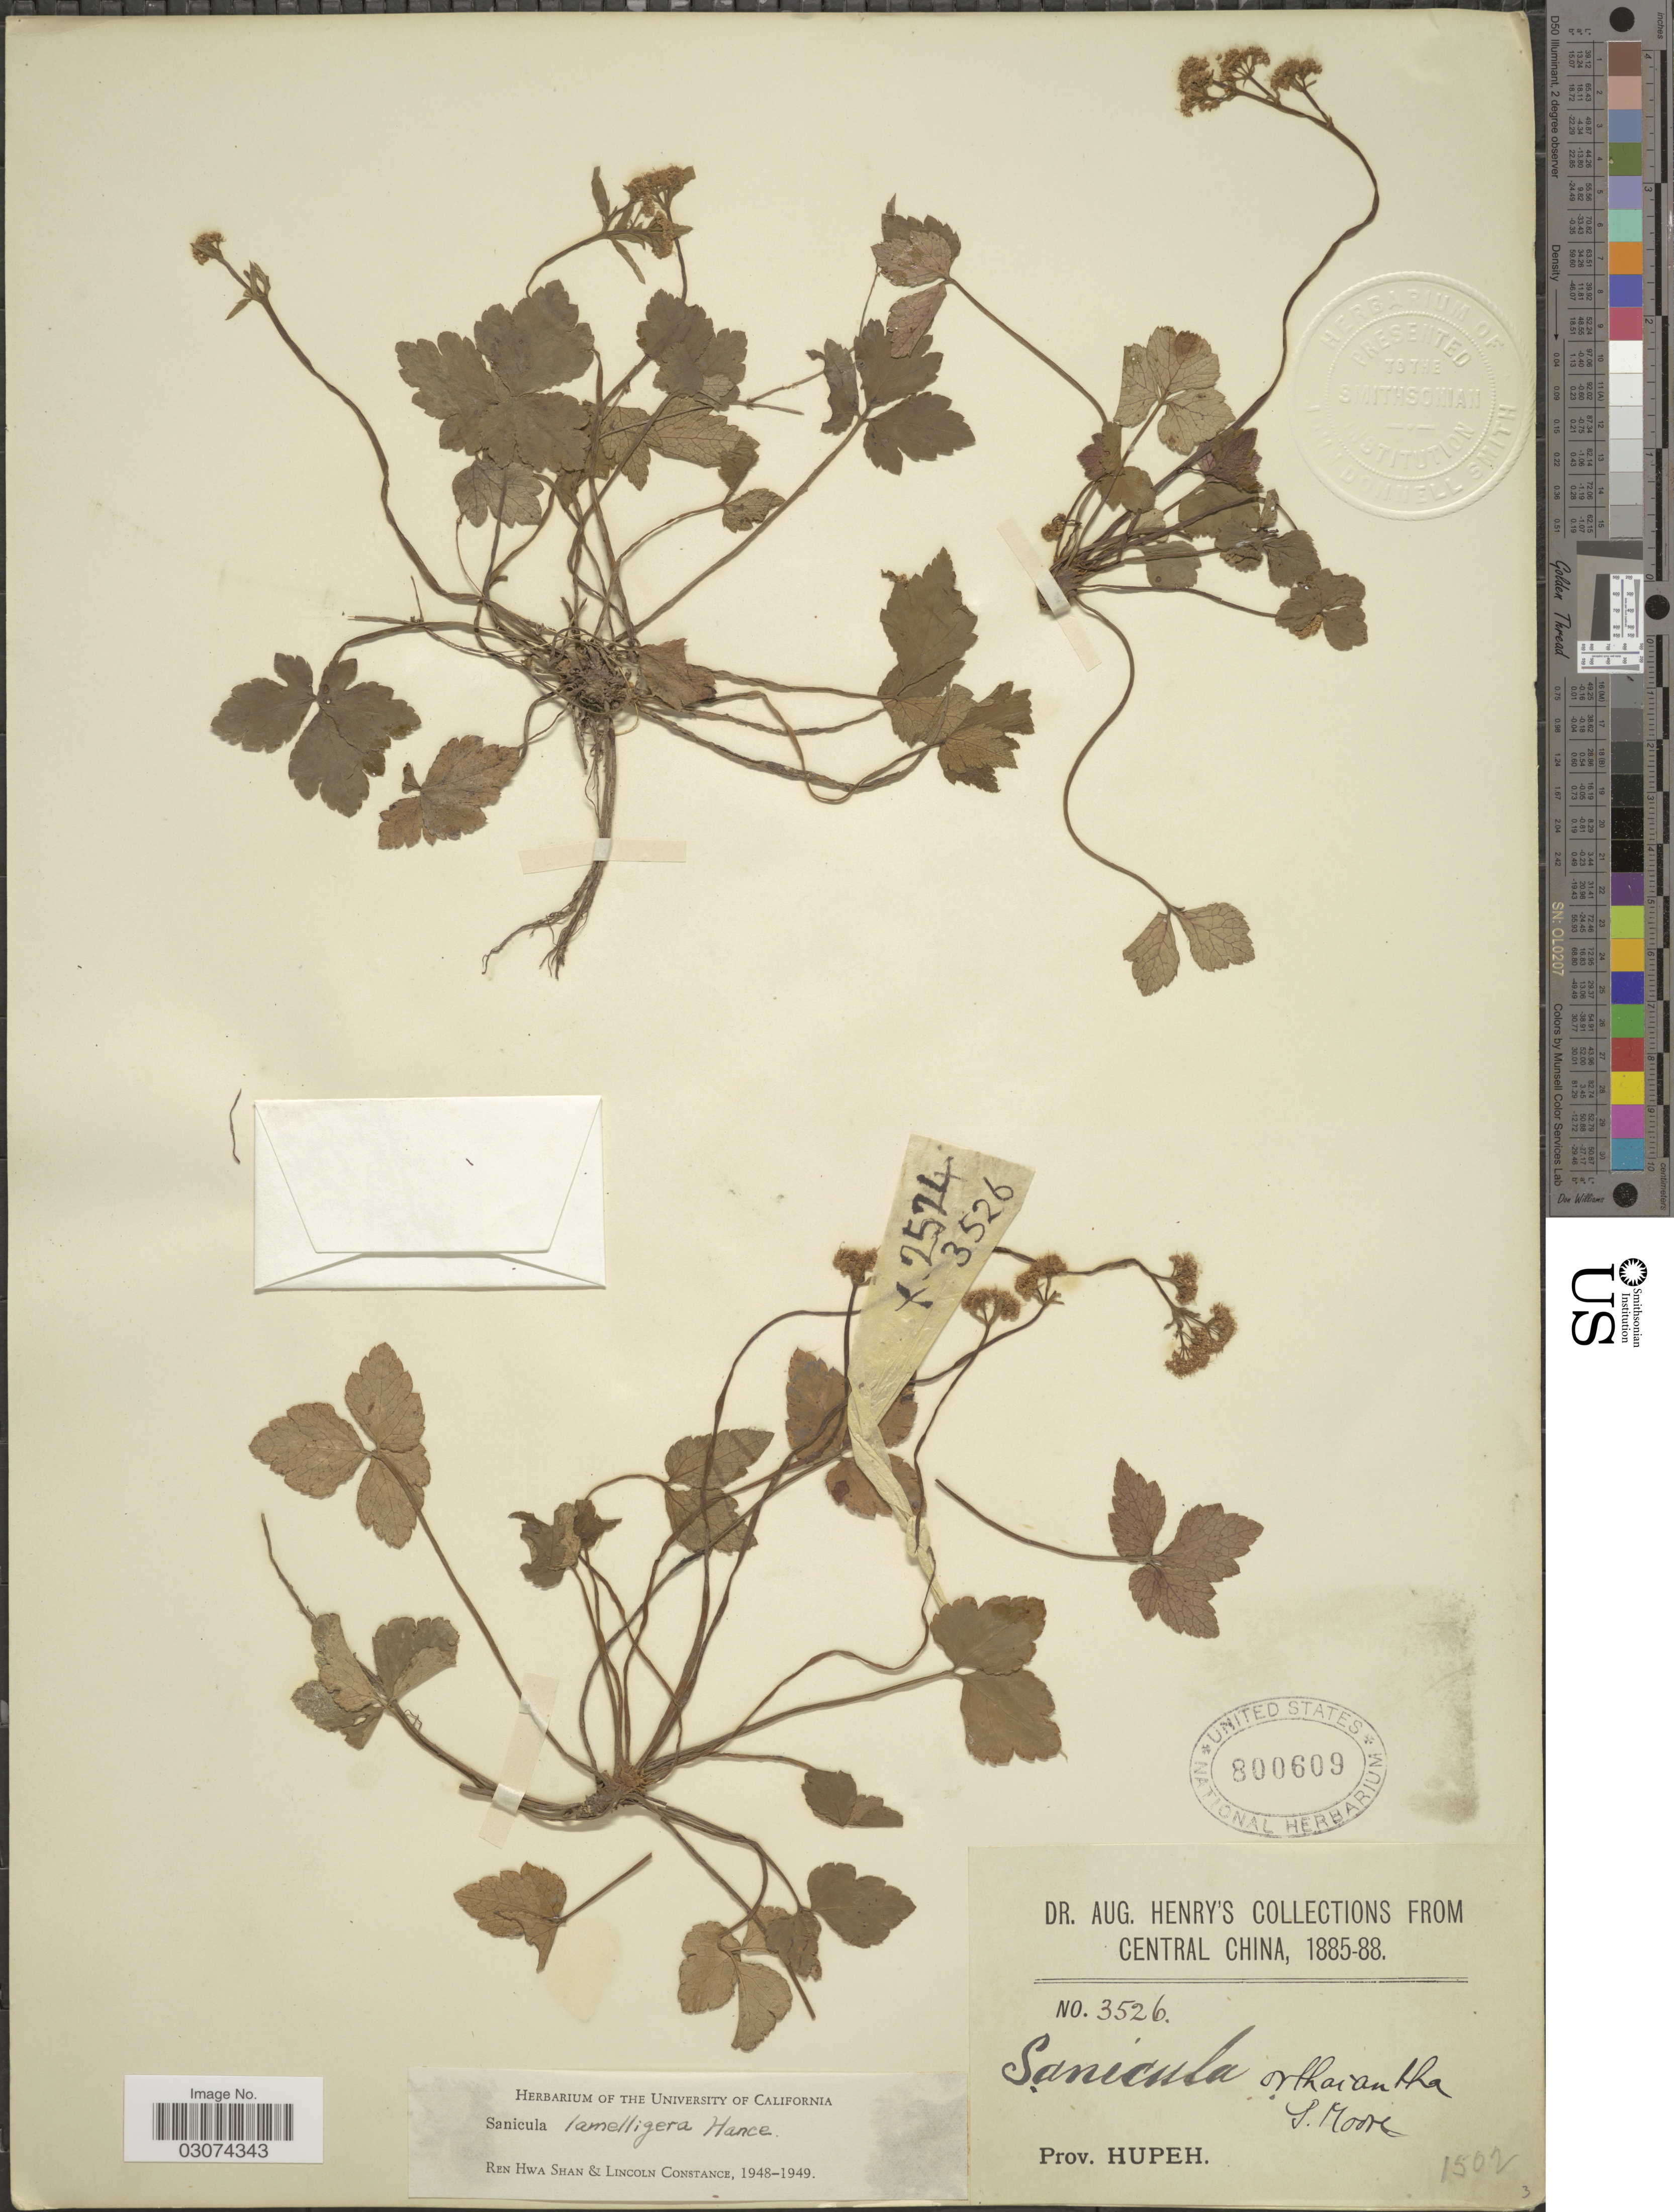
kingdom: Plantae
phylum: Tracheophyta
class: Magnoliopsida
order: Apiales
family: Apiaceae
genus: Sanicula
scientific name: Sanicula lamelligera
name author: Hance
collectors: A. Henry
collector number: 3526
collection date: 1885/1888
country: China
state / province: Hubei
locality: Central China. Prov. Hupeh.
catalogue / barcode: US 800609